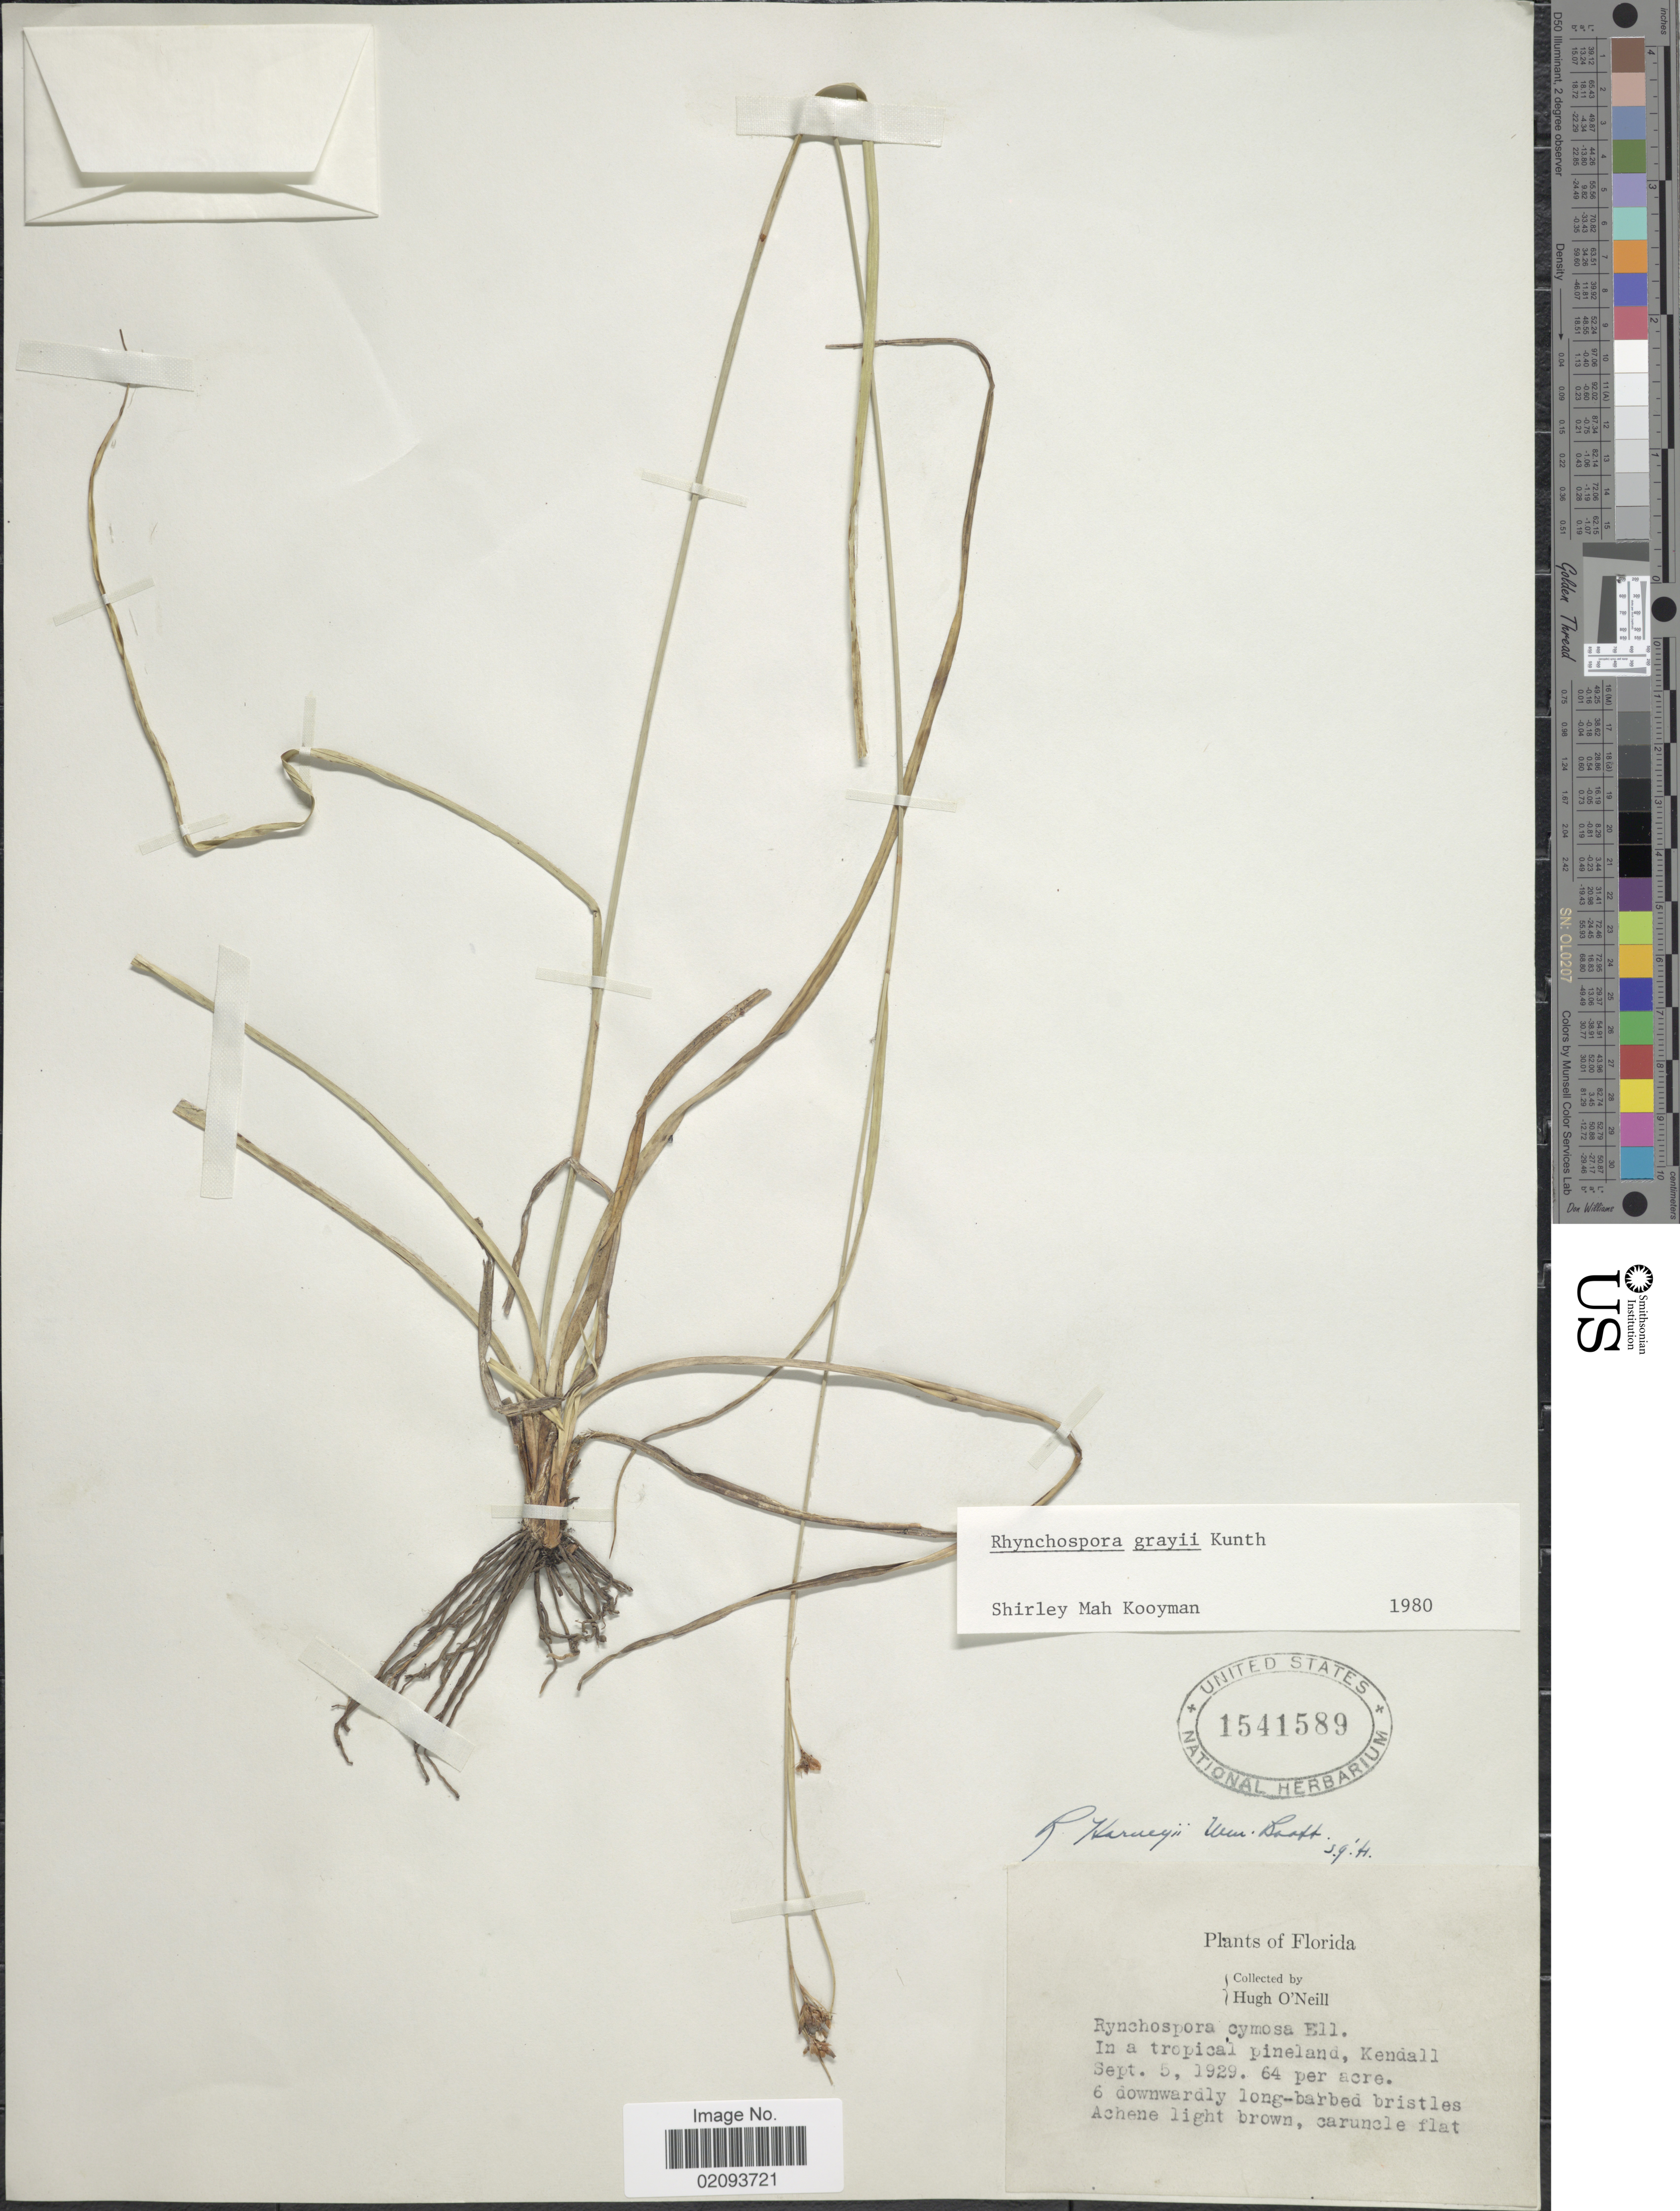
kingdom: Plantae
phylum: Tracheophyta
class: Liliopsida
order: Poales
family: Cyperaceae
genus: Rhynchospora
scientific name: Rhynchospora grayi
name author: Kunth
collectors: H. O'Neill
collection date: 1929-09-05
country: United States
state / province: Florida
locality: In a tropical pineland, Kendall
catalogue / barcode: US 1541589